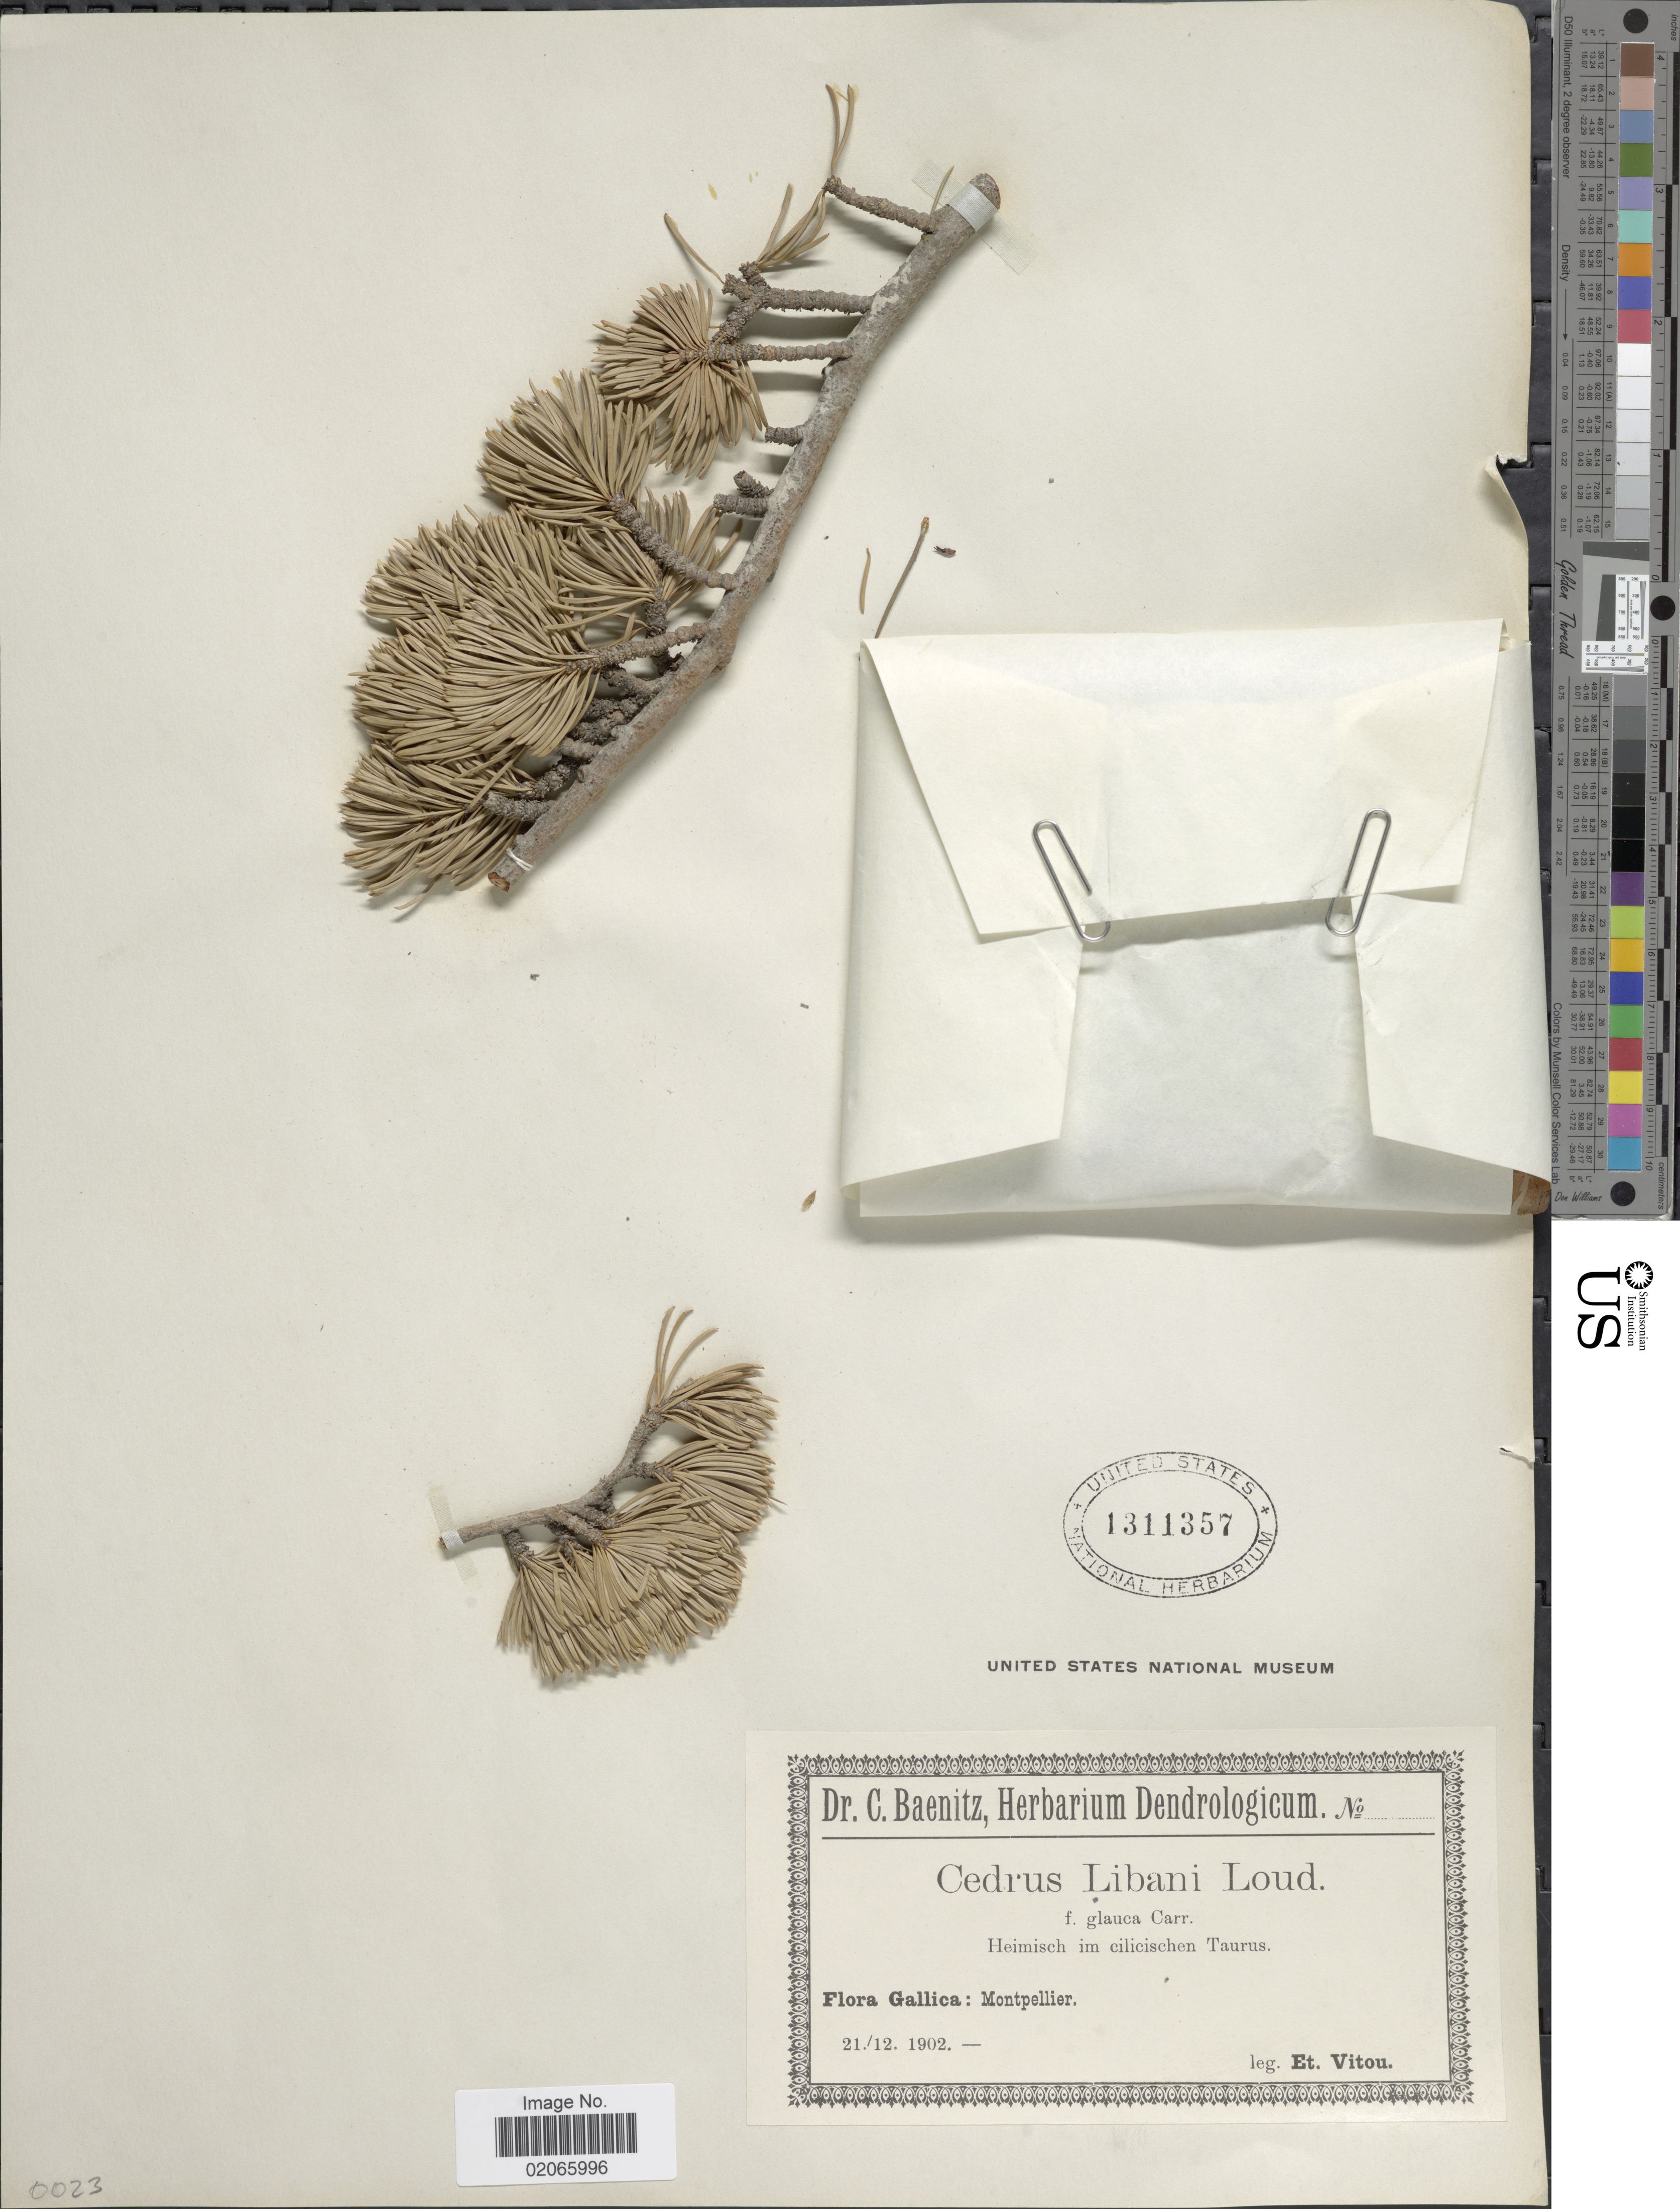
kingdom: Plantae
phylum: Tracheophyta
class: Pinopsida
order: Pinales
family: Pinaceae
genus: Cedrus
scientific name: Cedrus libani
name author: A. Rich.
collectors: E. Vitou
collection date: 1902-12-21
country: France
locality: Gallica: Montpellier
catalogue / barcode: US 1311357